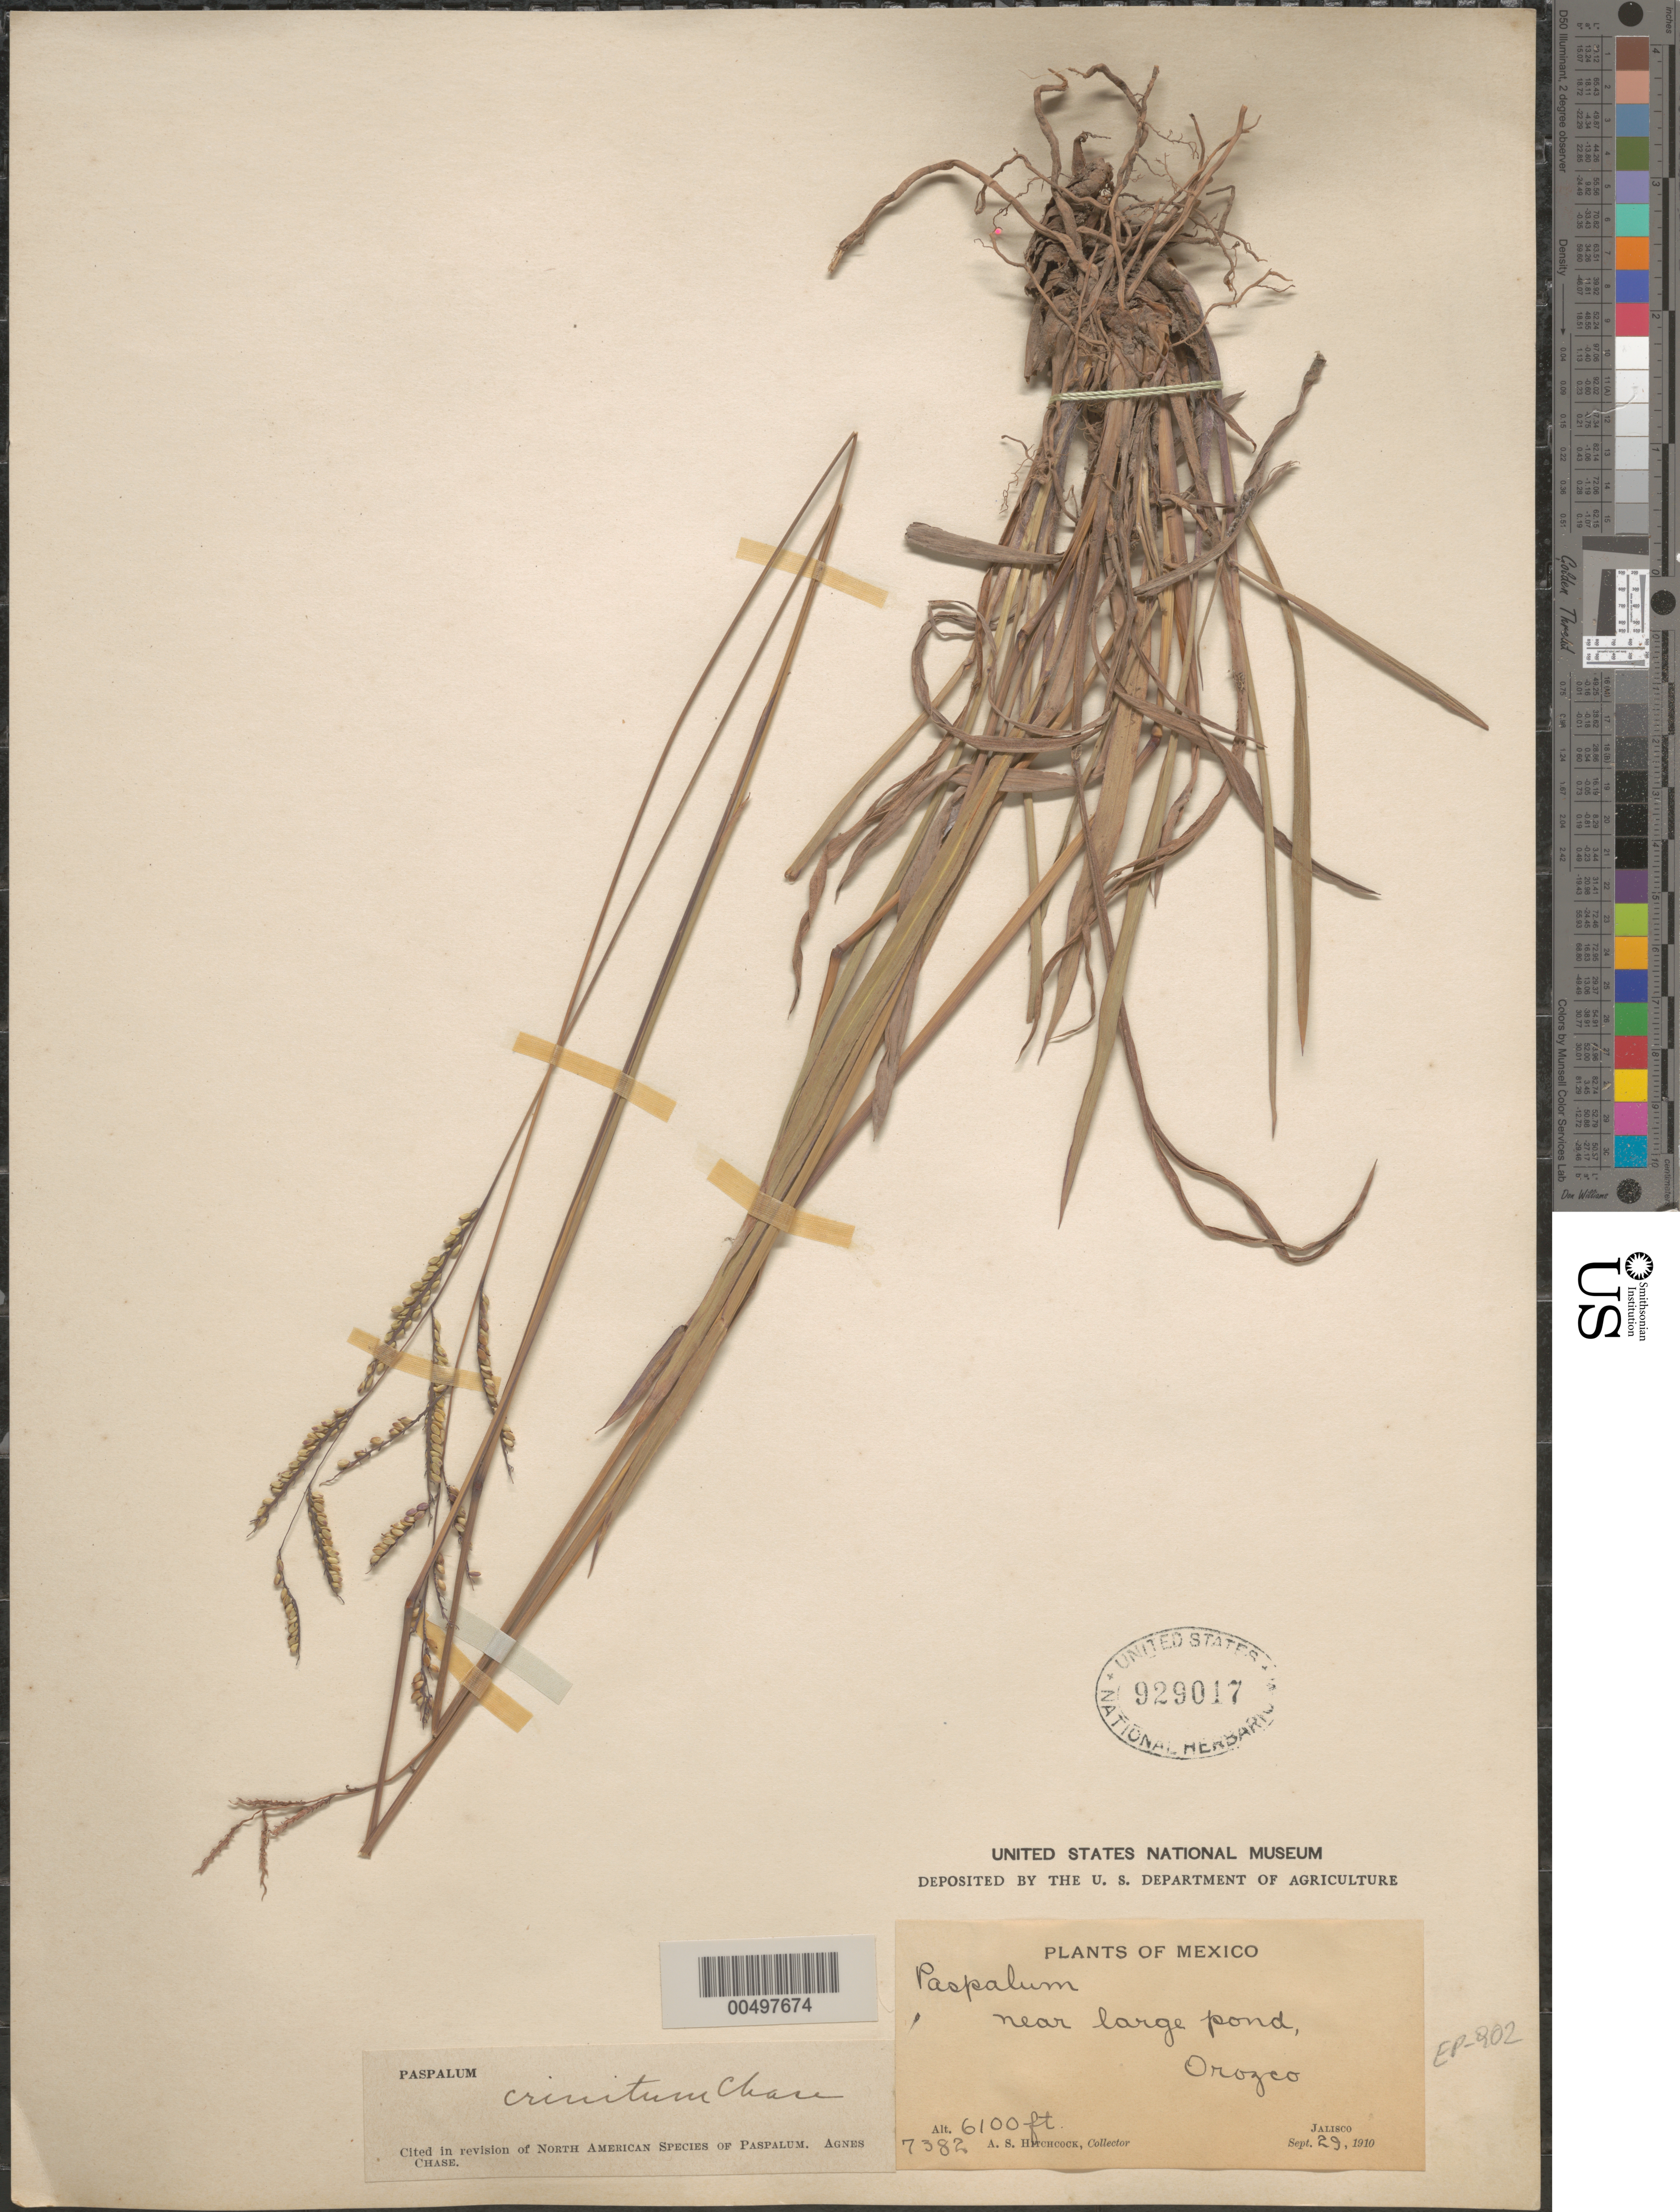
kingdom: Plantae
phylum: Tracheophyta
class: Liliopsida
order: Poales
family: Poaceae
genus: Paspalum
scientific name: Paspalum crinitum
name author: Chase in Hitchc.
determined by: Chase, [M.] Agnes, (US)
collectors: A. S. Hitchcock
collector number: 7382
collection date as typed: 29 Sep 1910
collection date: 1910-09-29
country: Mexico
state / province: Jalisco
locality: Orozco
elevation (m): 1859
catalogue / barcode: US 929017